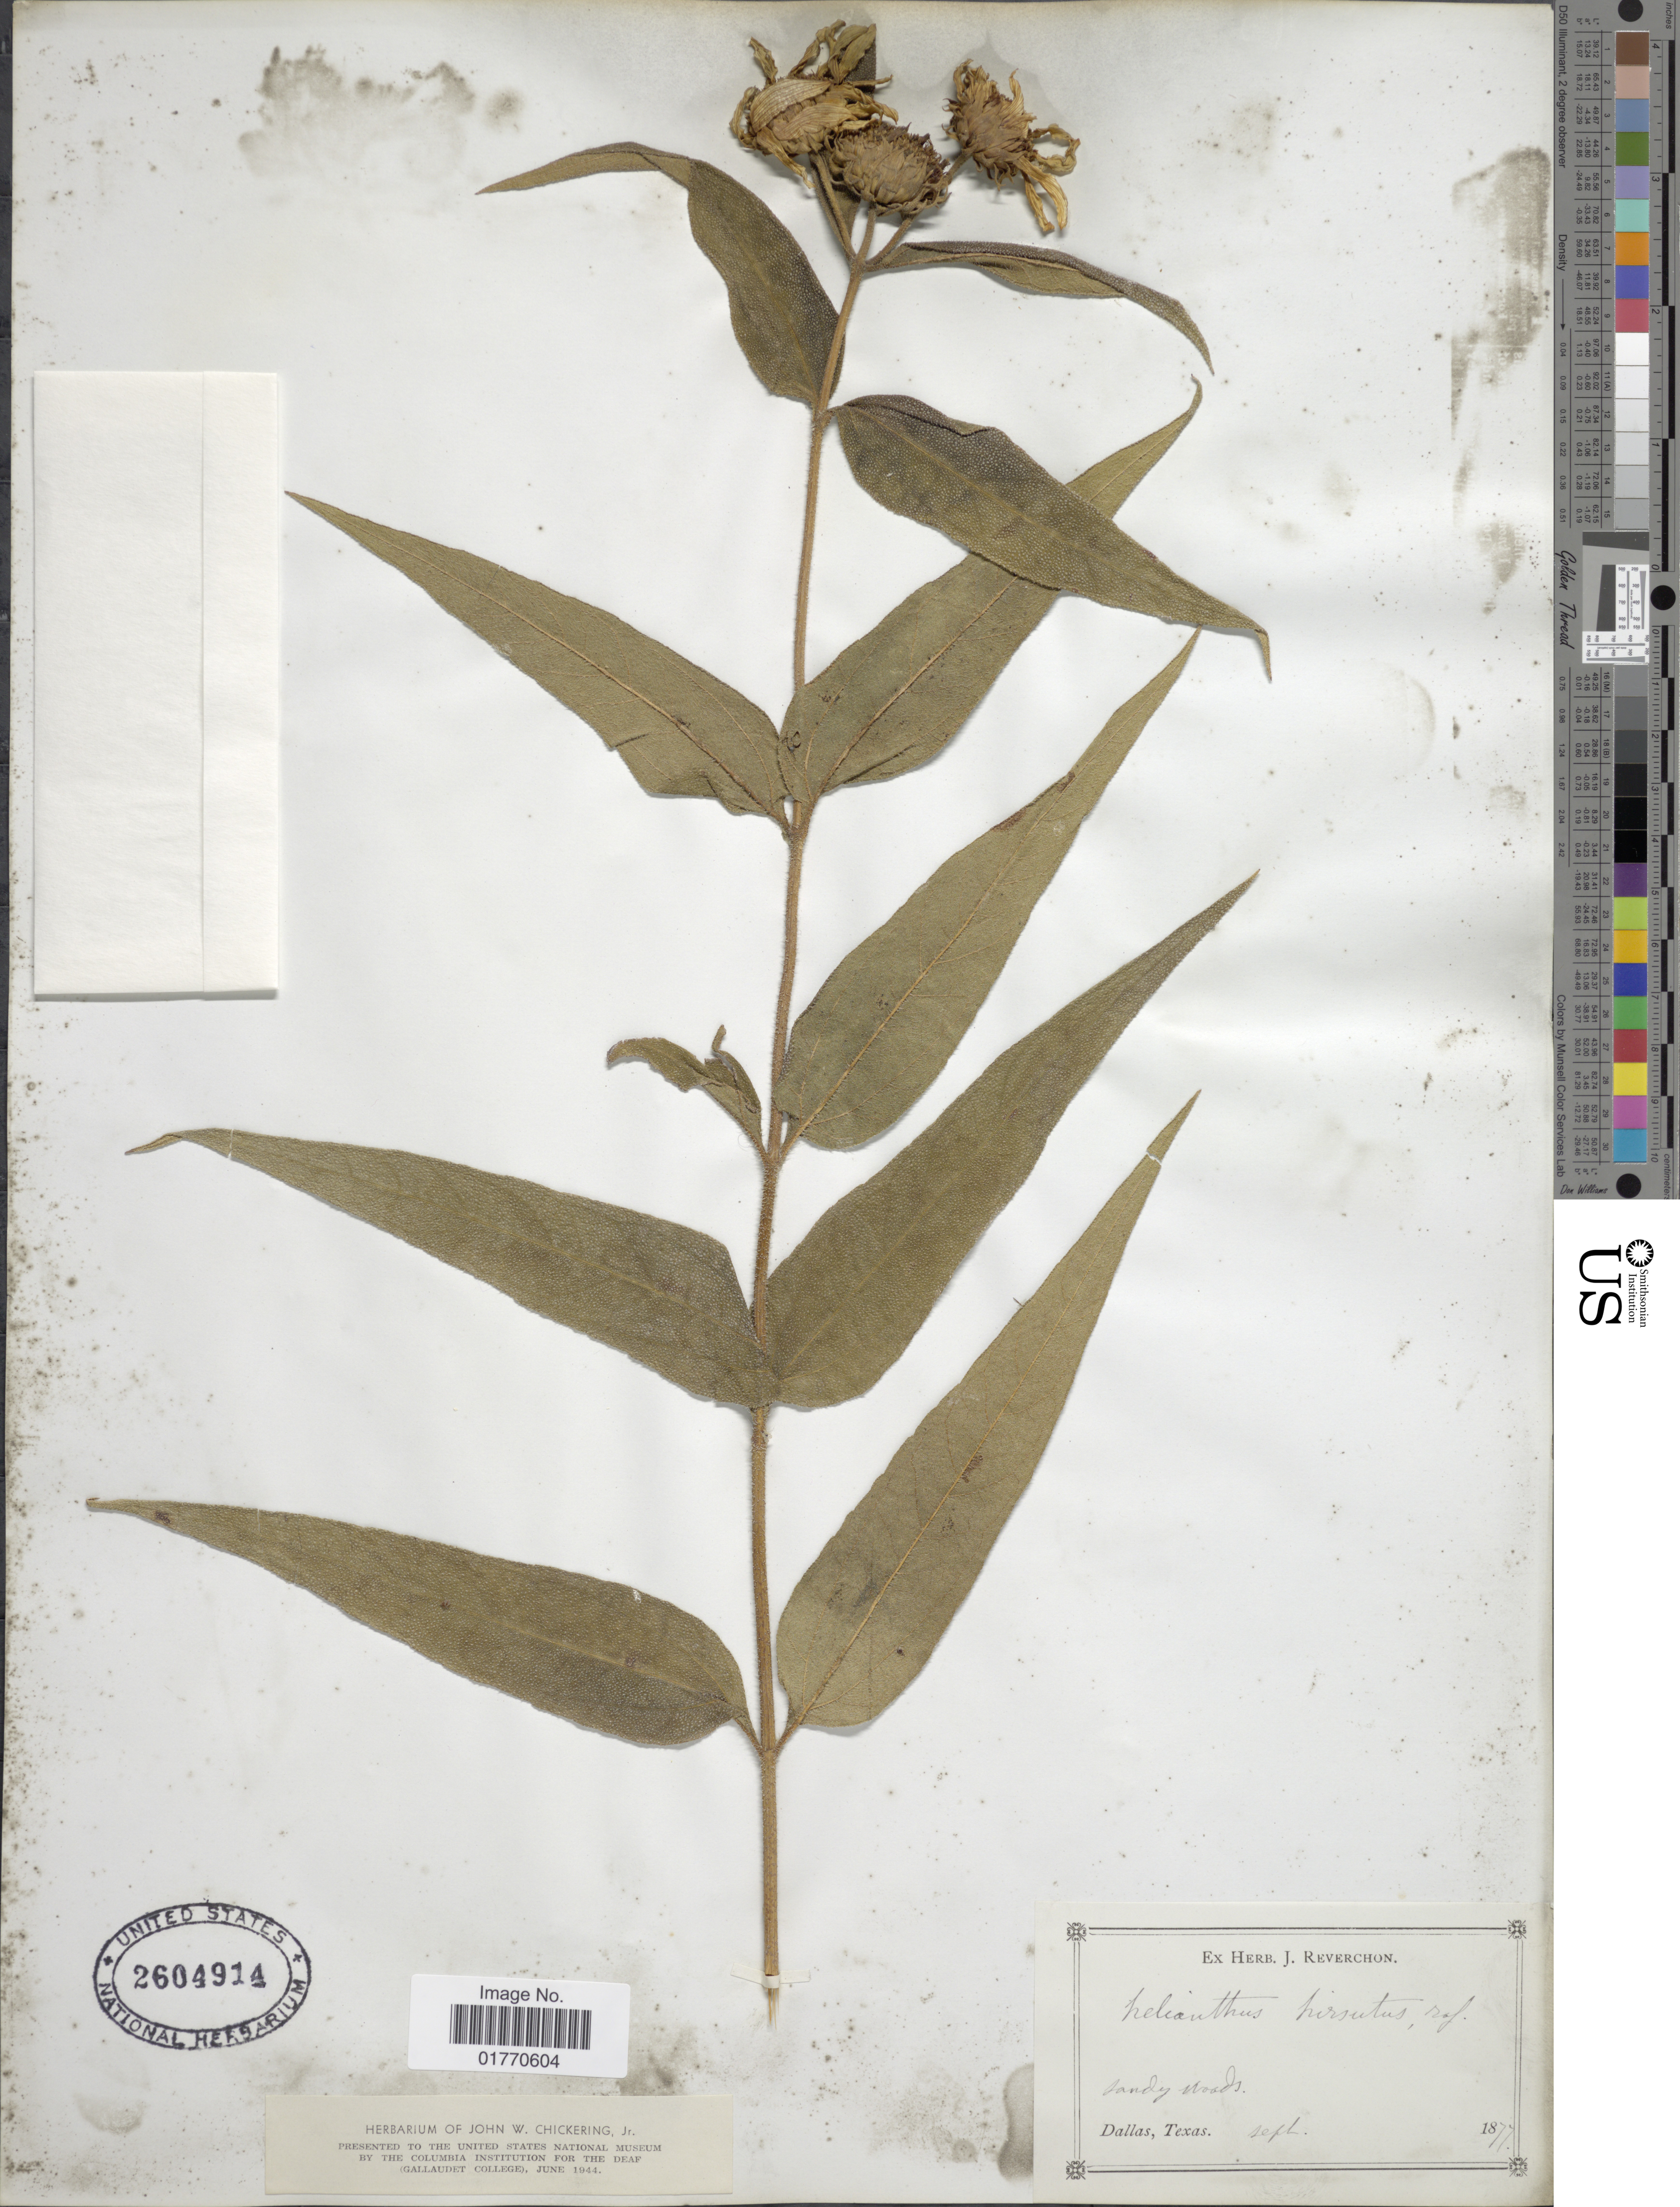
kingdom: Plantae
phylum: Tracheophyta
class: Magnoliopsida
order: Asterales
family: Asteraceae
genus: Helianthus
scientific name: Helianthus hirsutus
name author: Raf.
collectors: ex herb. J. Reverchon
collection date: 1877-09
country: United States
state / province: Texas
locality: Dallas, Texas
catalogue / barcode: US 2604914